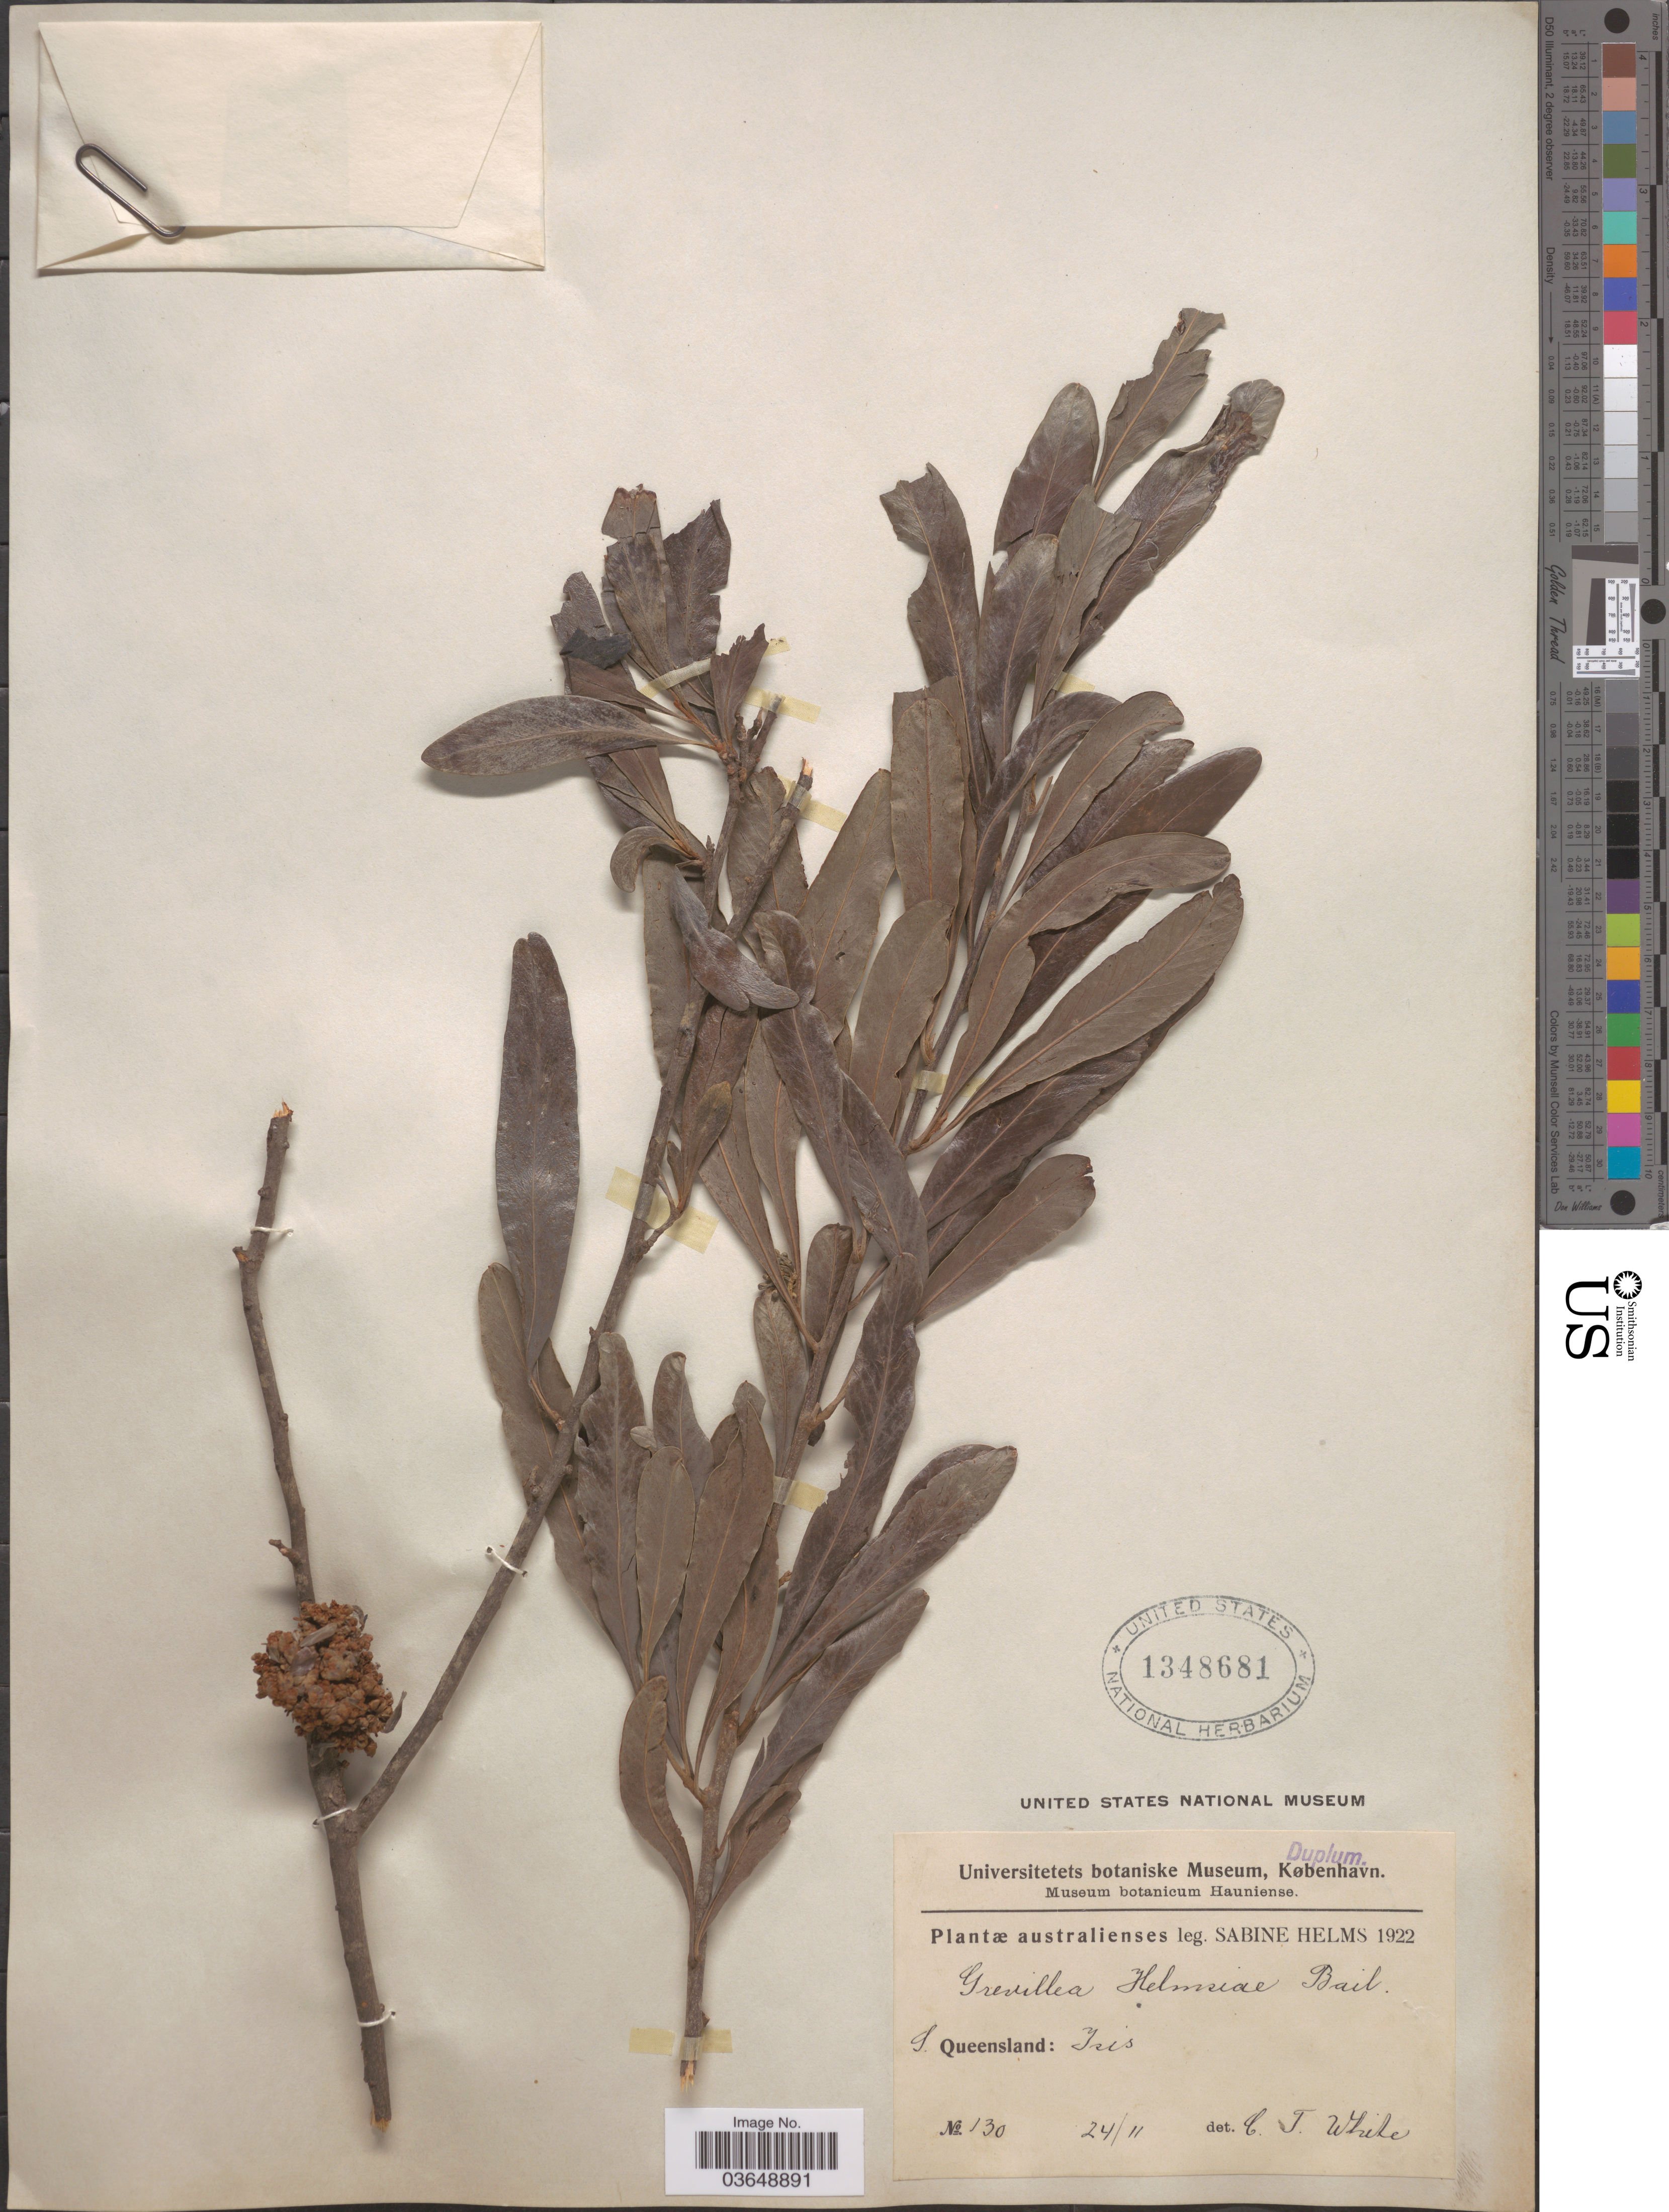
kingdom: Plantae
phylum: Tracheophyta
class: Magnoliopsida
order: Proteales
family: Proteaceae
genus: Grevillea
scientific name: Grevillea helmsiae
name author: F.M. Bailey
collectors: S. Helms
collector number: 130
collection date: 1922-11-24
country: Australia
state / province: Queensland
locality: S. Queensland: Isis.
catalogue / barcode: US 1348681